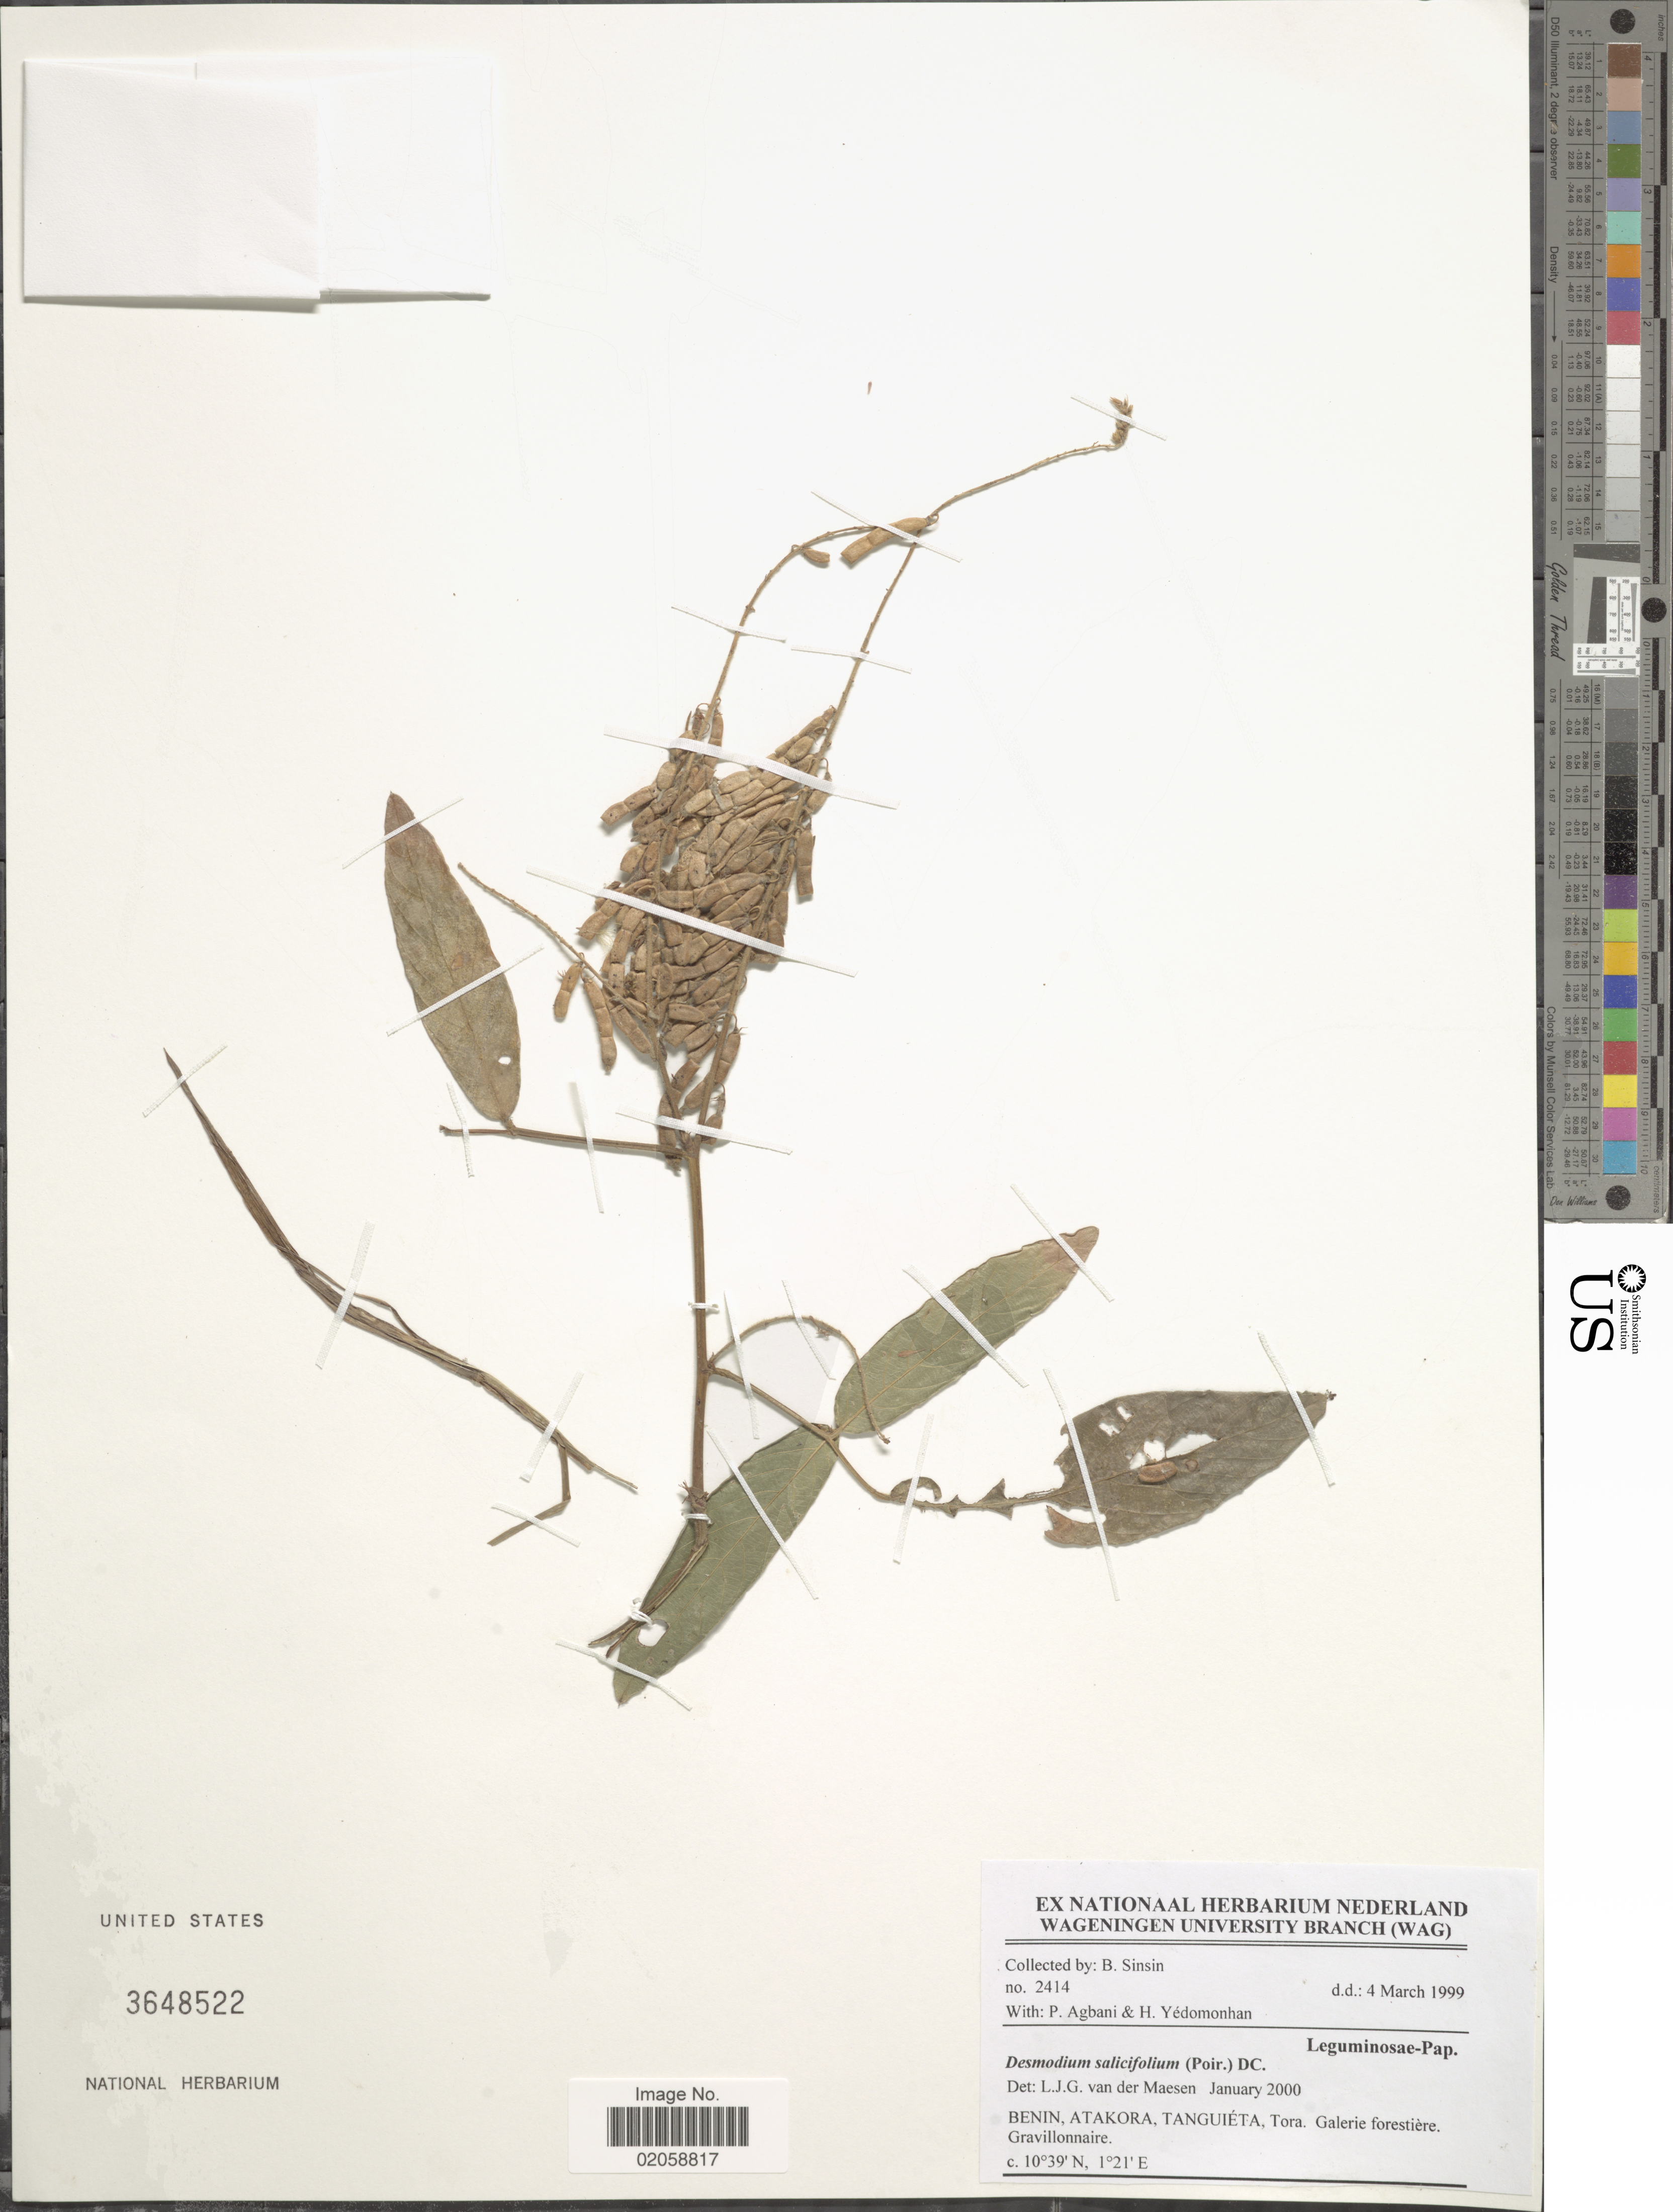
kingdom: Plantae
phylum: Tracheophyta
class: Magnoliopsida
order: Fabales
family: Fabaceae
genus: Pleurolobus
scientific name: Pleurolobus salicifolius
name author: (Poir.) H. Ohashi & K. Ohashi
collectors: B. Sinsin, P. Agbani & H. Yedomonhan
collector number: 2414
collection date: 1999-03-04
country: Benin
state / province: Atakora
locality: Tanguiéta, Tora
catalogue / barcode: US 3648522